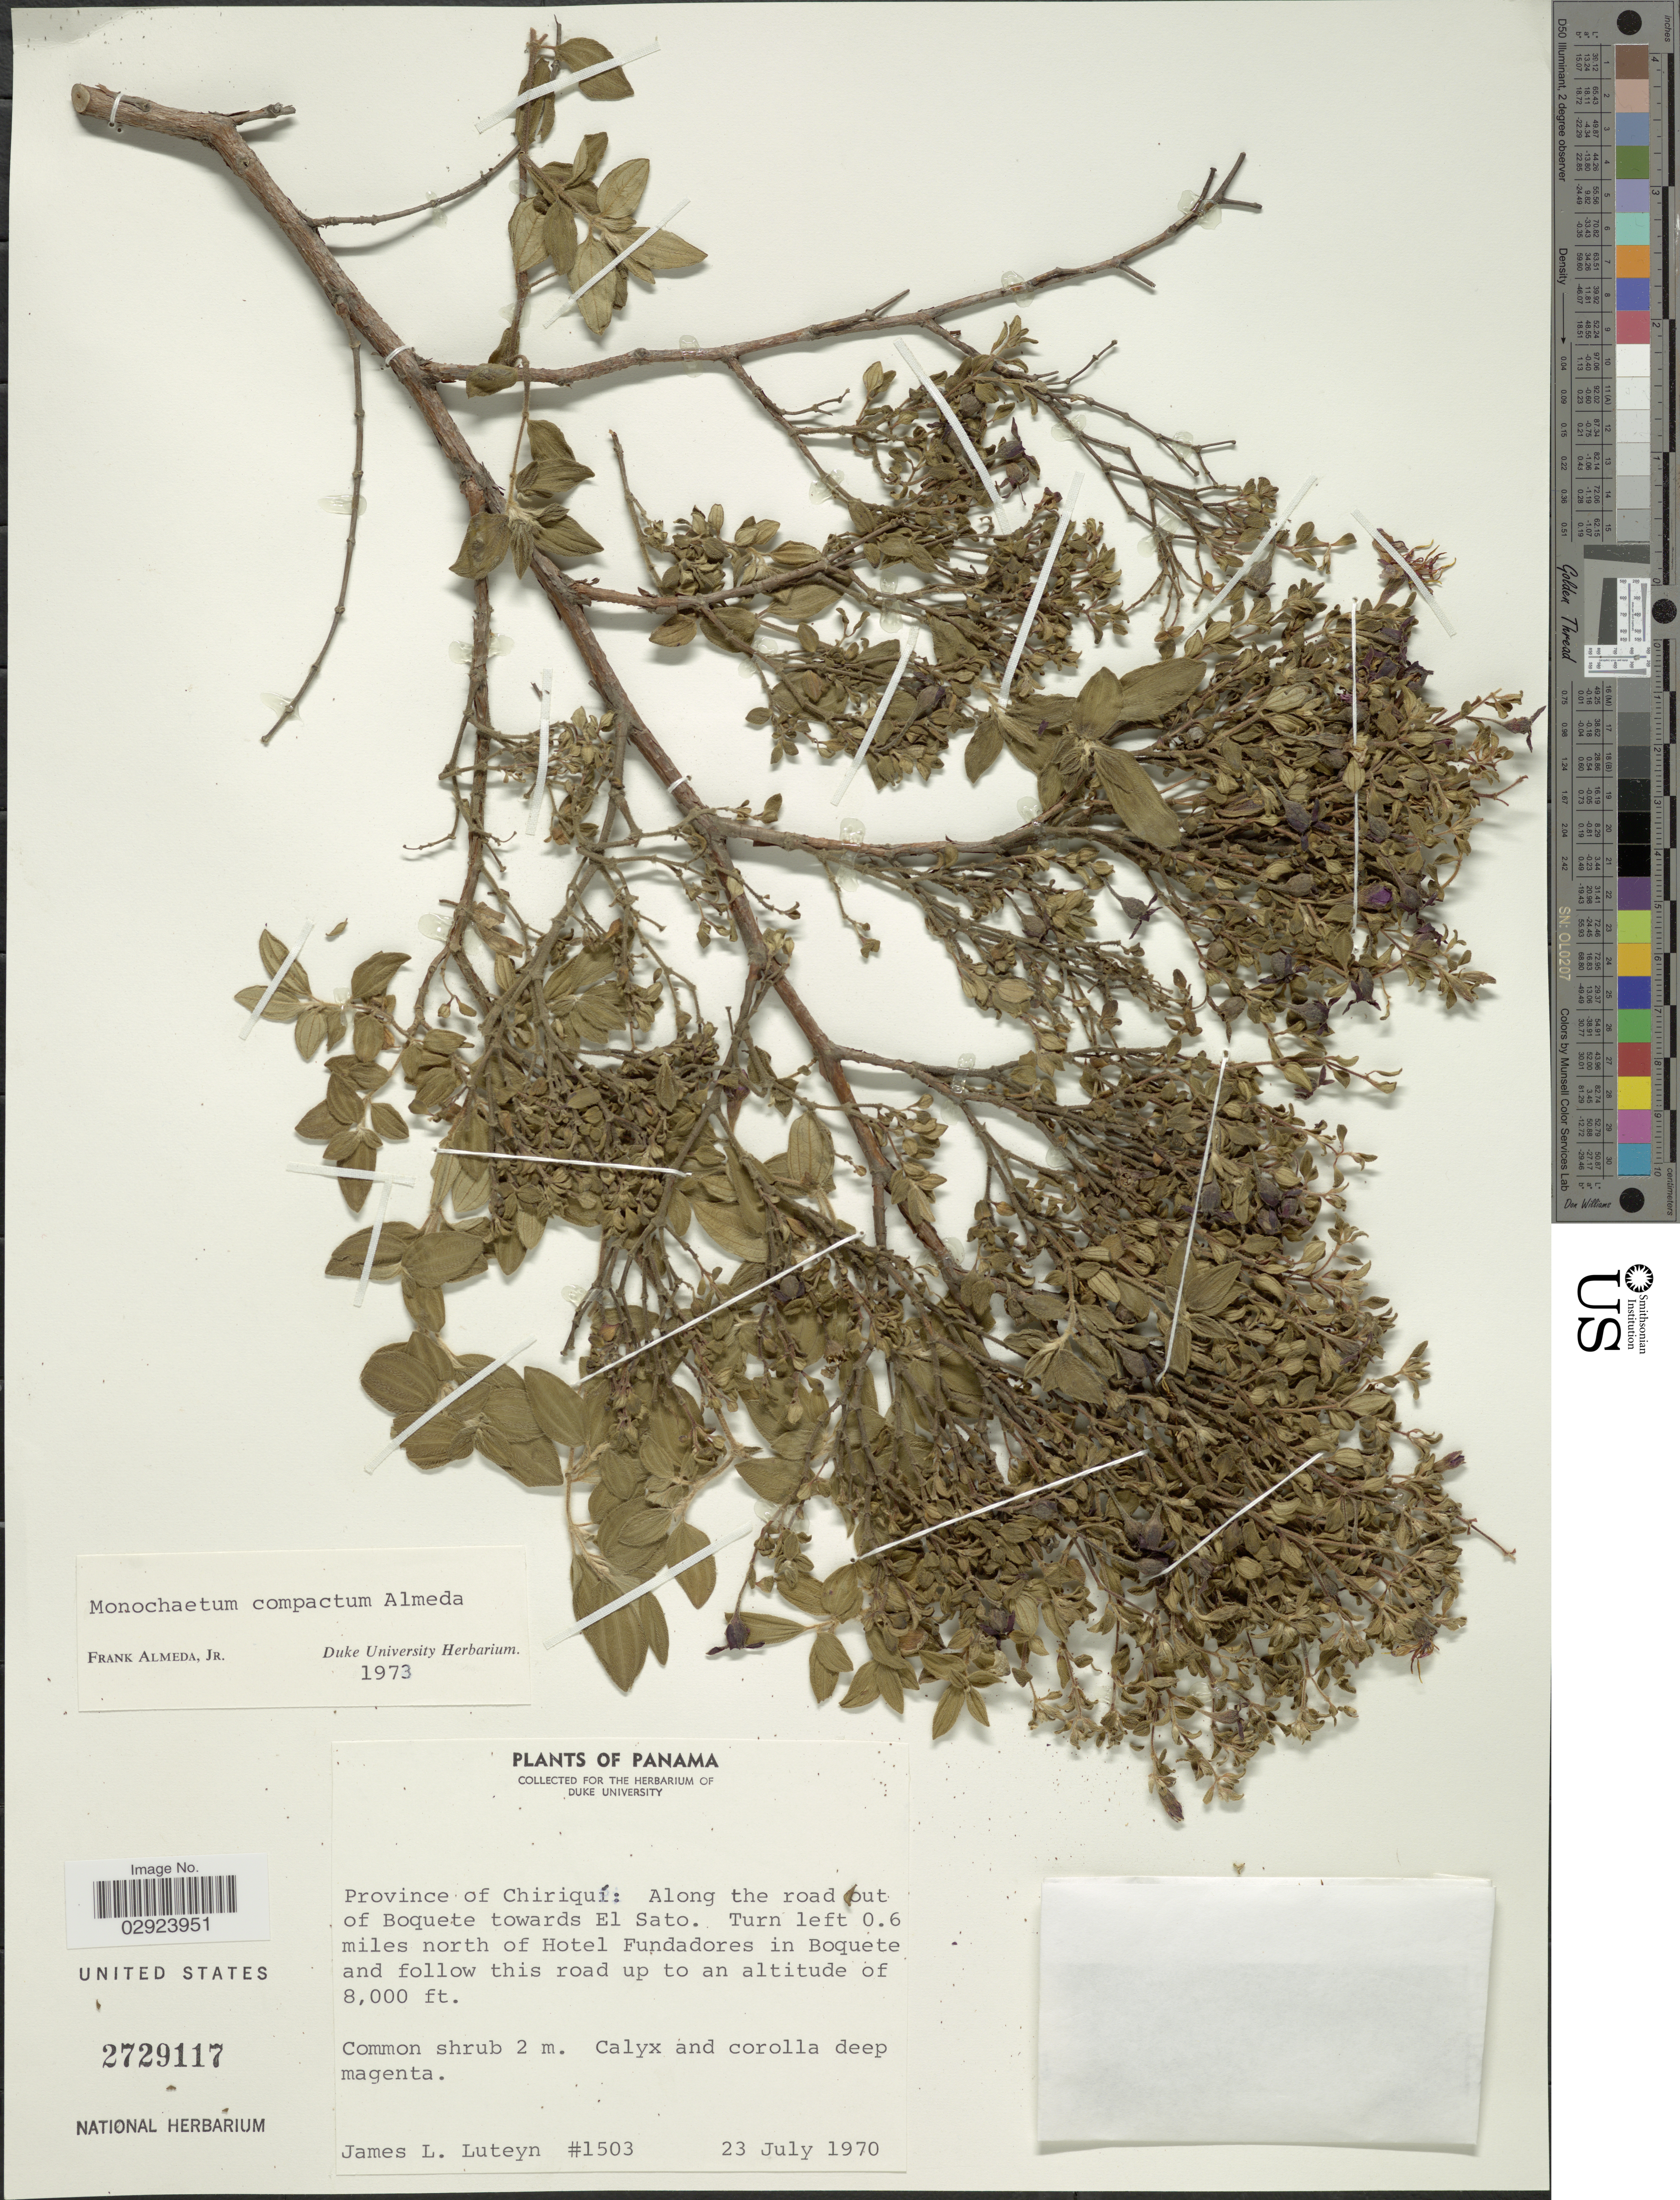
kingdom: Plantae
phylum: Tracheophyta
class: Magnoliopsida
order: Myrtales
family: Melastomataceae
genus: Monochaetum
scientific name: Monochaetum compactum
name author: Almeda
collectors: J. L. Luteyn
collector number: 1503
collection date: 1970-07-23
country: Panama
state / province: Chiriqui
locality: Along the road out of Boquete towards El Sato. Turn left 0.6 miles north of Hotel Fundadores in Boquete and follow this road.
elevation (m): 2438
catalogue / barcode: US 2729117